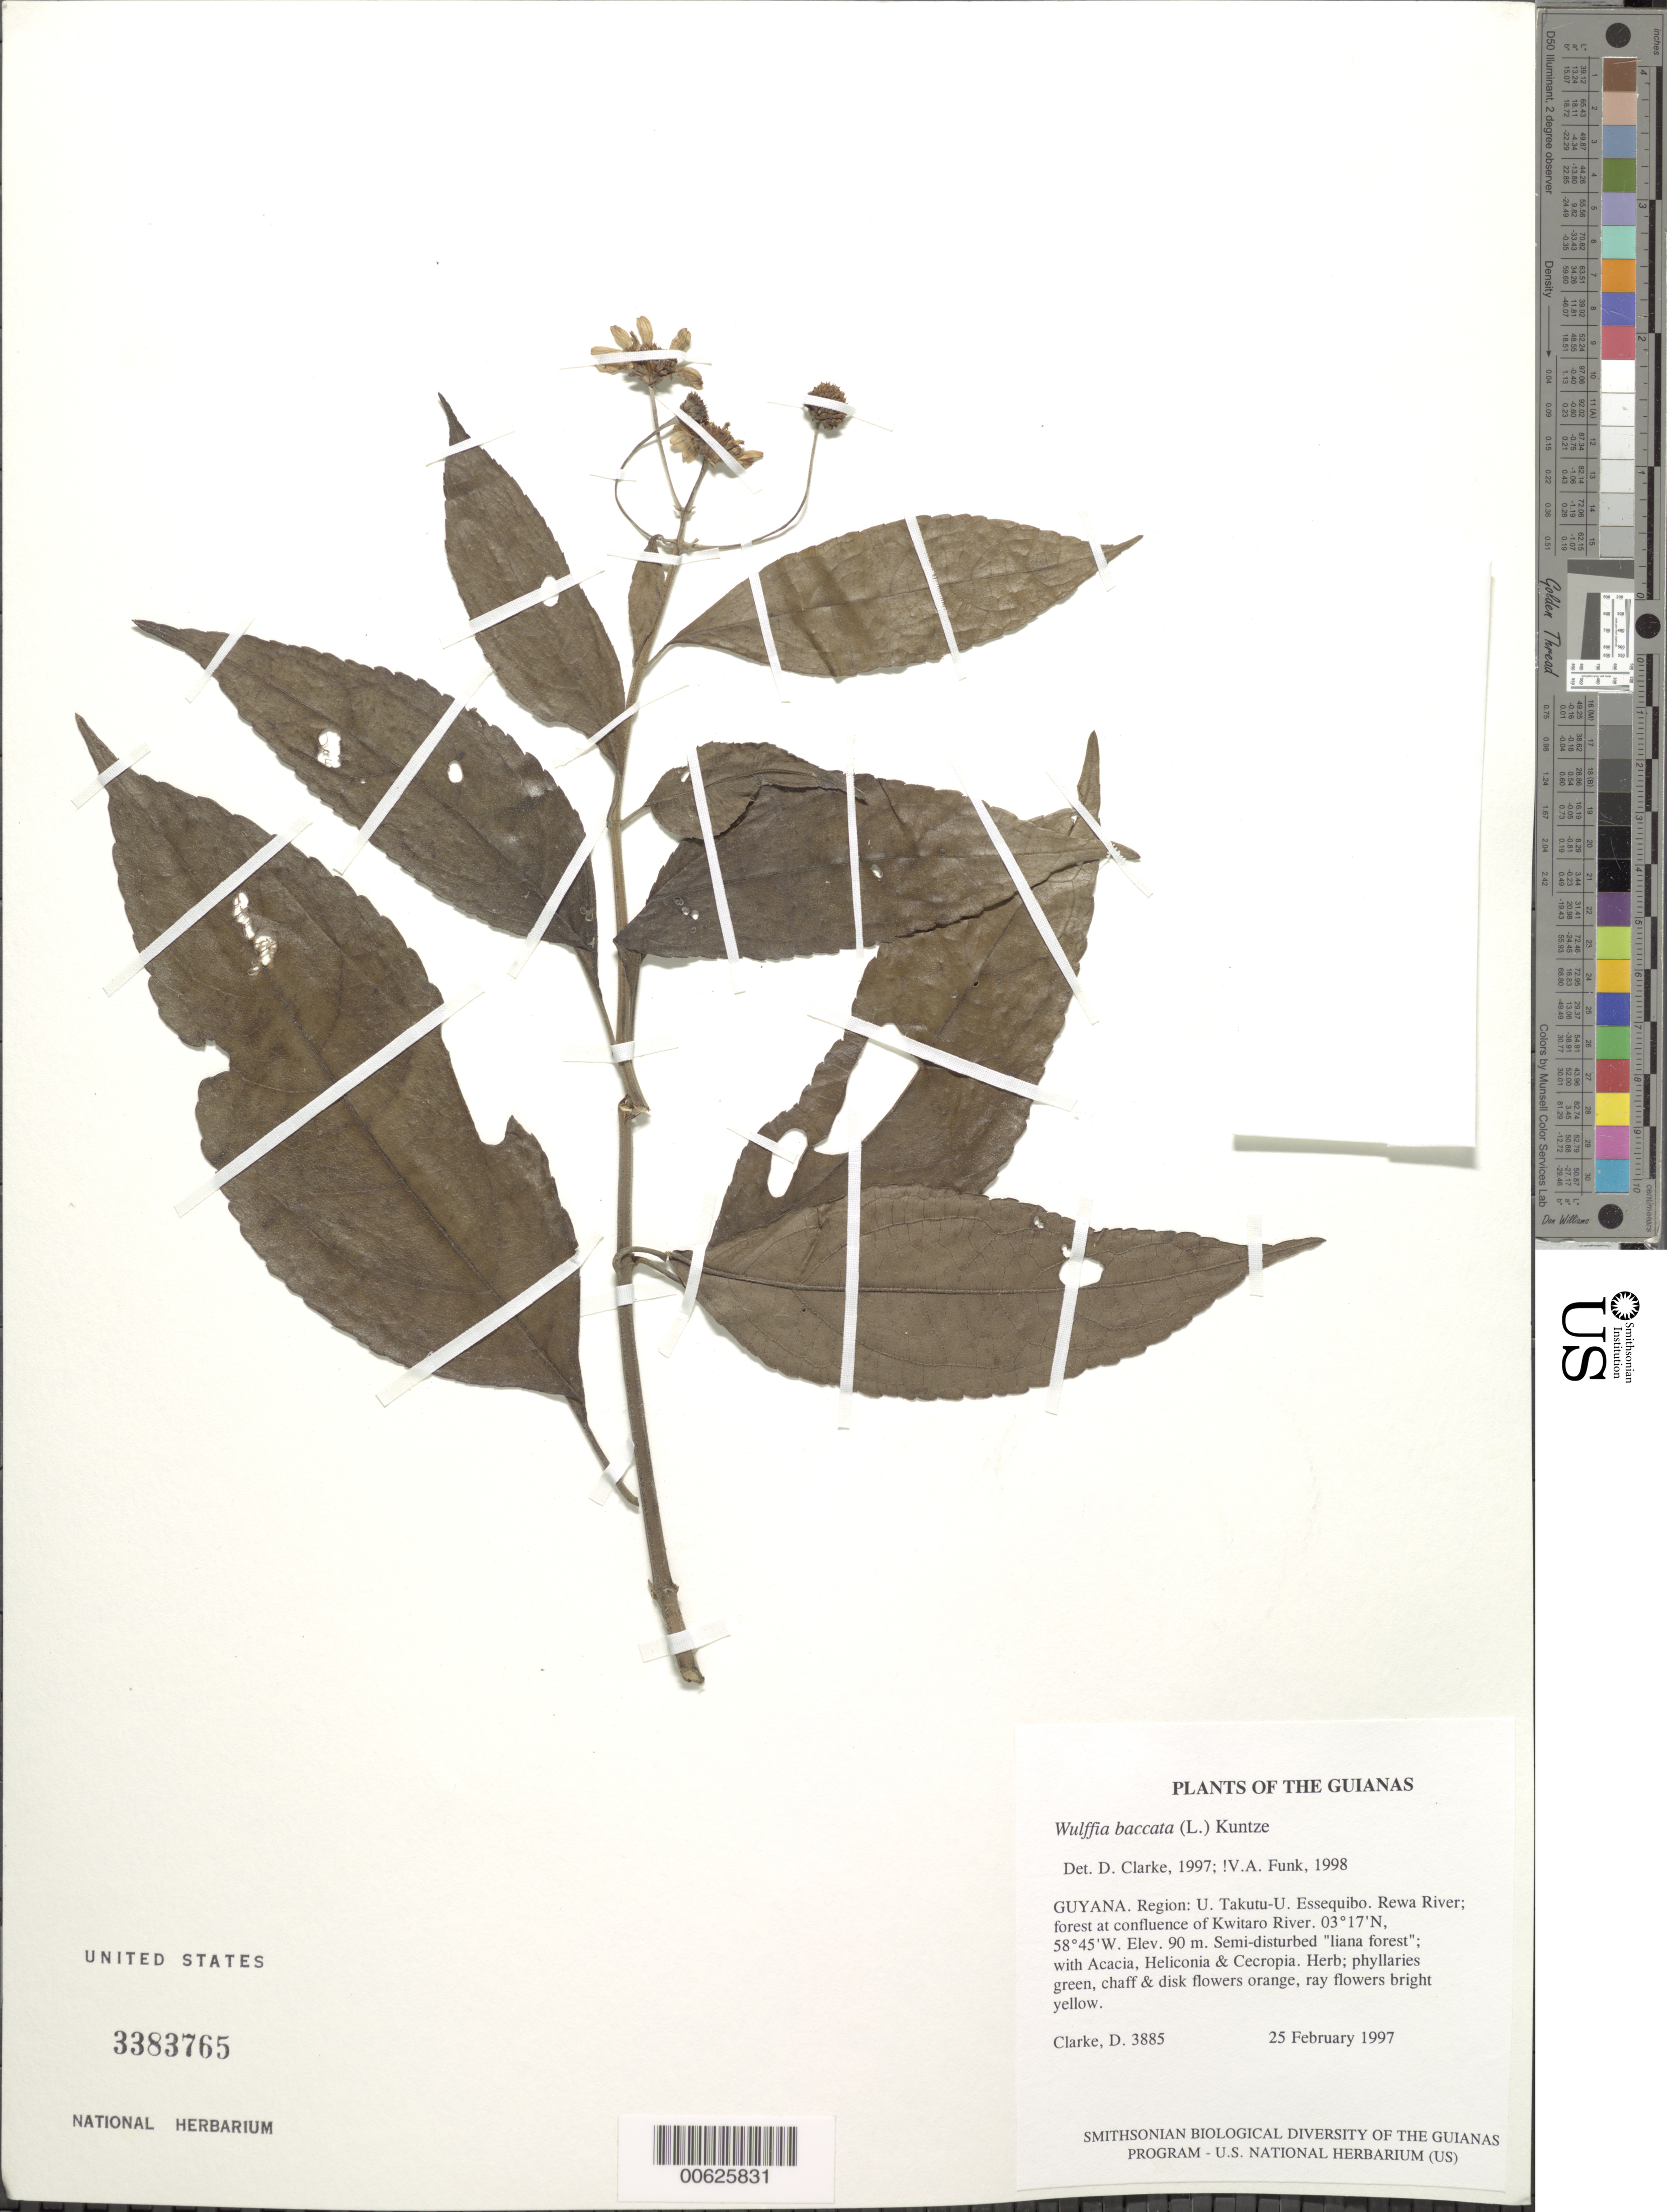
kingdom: Plantae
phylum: Tracheophyta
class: Magnoliopsida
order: Asterales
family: Asteraceae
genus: Wulffia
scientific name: Wulffia baccata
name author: (L. f.) Kuntze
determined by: Funk, Vicki A., (BOT), Smithsonian Institution - National Museum of Natural History (UNITED STATES)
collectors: H. D. Clarke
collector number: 3885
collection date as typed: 25 February 1997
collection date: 1997-02-25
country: Guyana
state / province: U. Takutu-U. Essequibo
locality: Rewa River; forest at confluence of Kwitaro River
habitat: Semi-disturbed "liana forest"; with Acacia, Heliconia & Cecropia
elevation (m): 90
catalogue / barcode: US 3383765